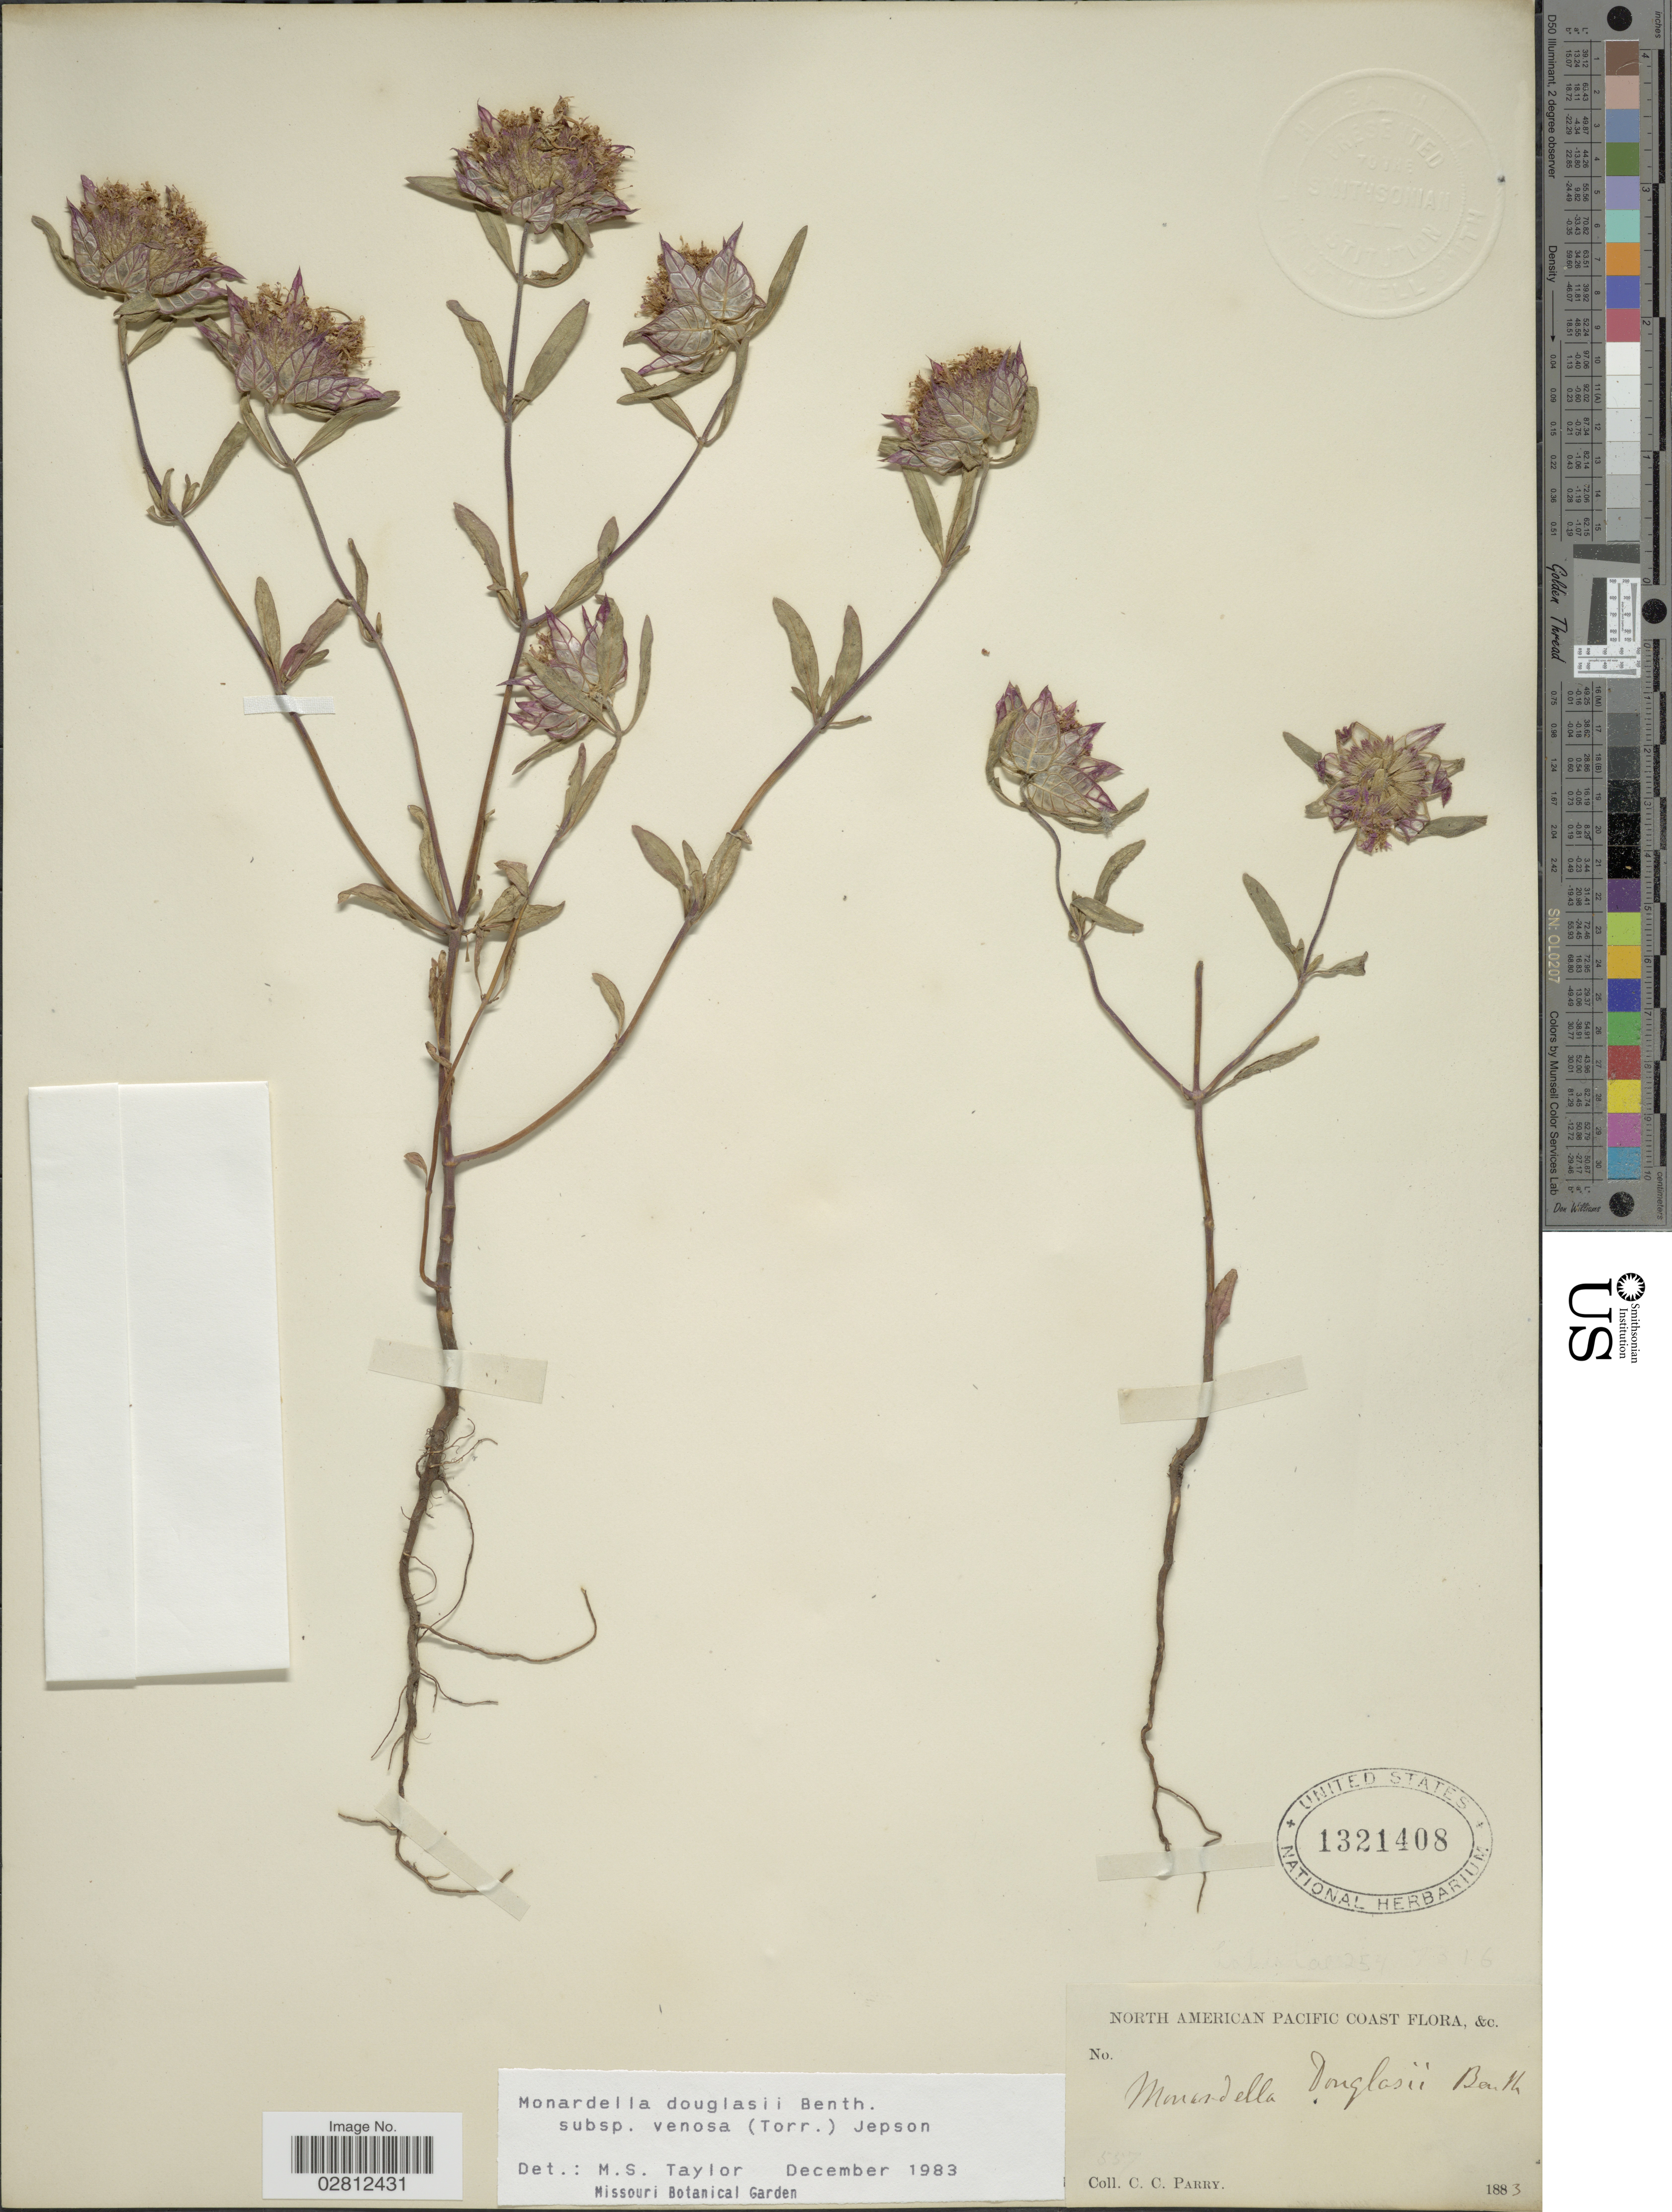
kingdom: Plantae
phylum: Tracheophyta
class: Magnoliopsida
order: Lamiales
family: Lamiaceae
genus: Monardella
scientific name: Monardella douglasii var. douglasii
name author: Benth.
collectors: C. C. Parry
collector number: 557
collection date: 1883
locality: North American Pacific Coast.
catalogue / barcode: US 1321408